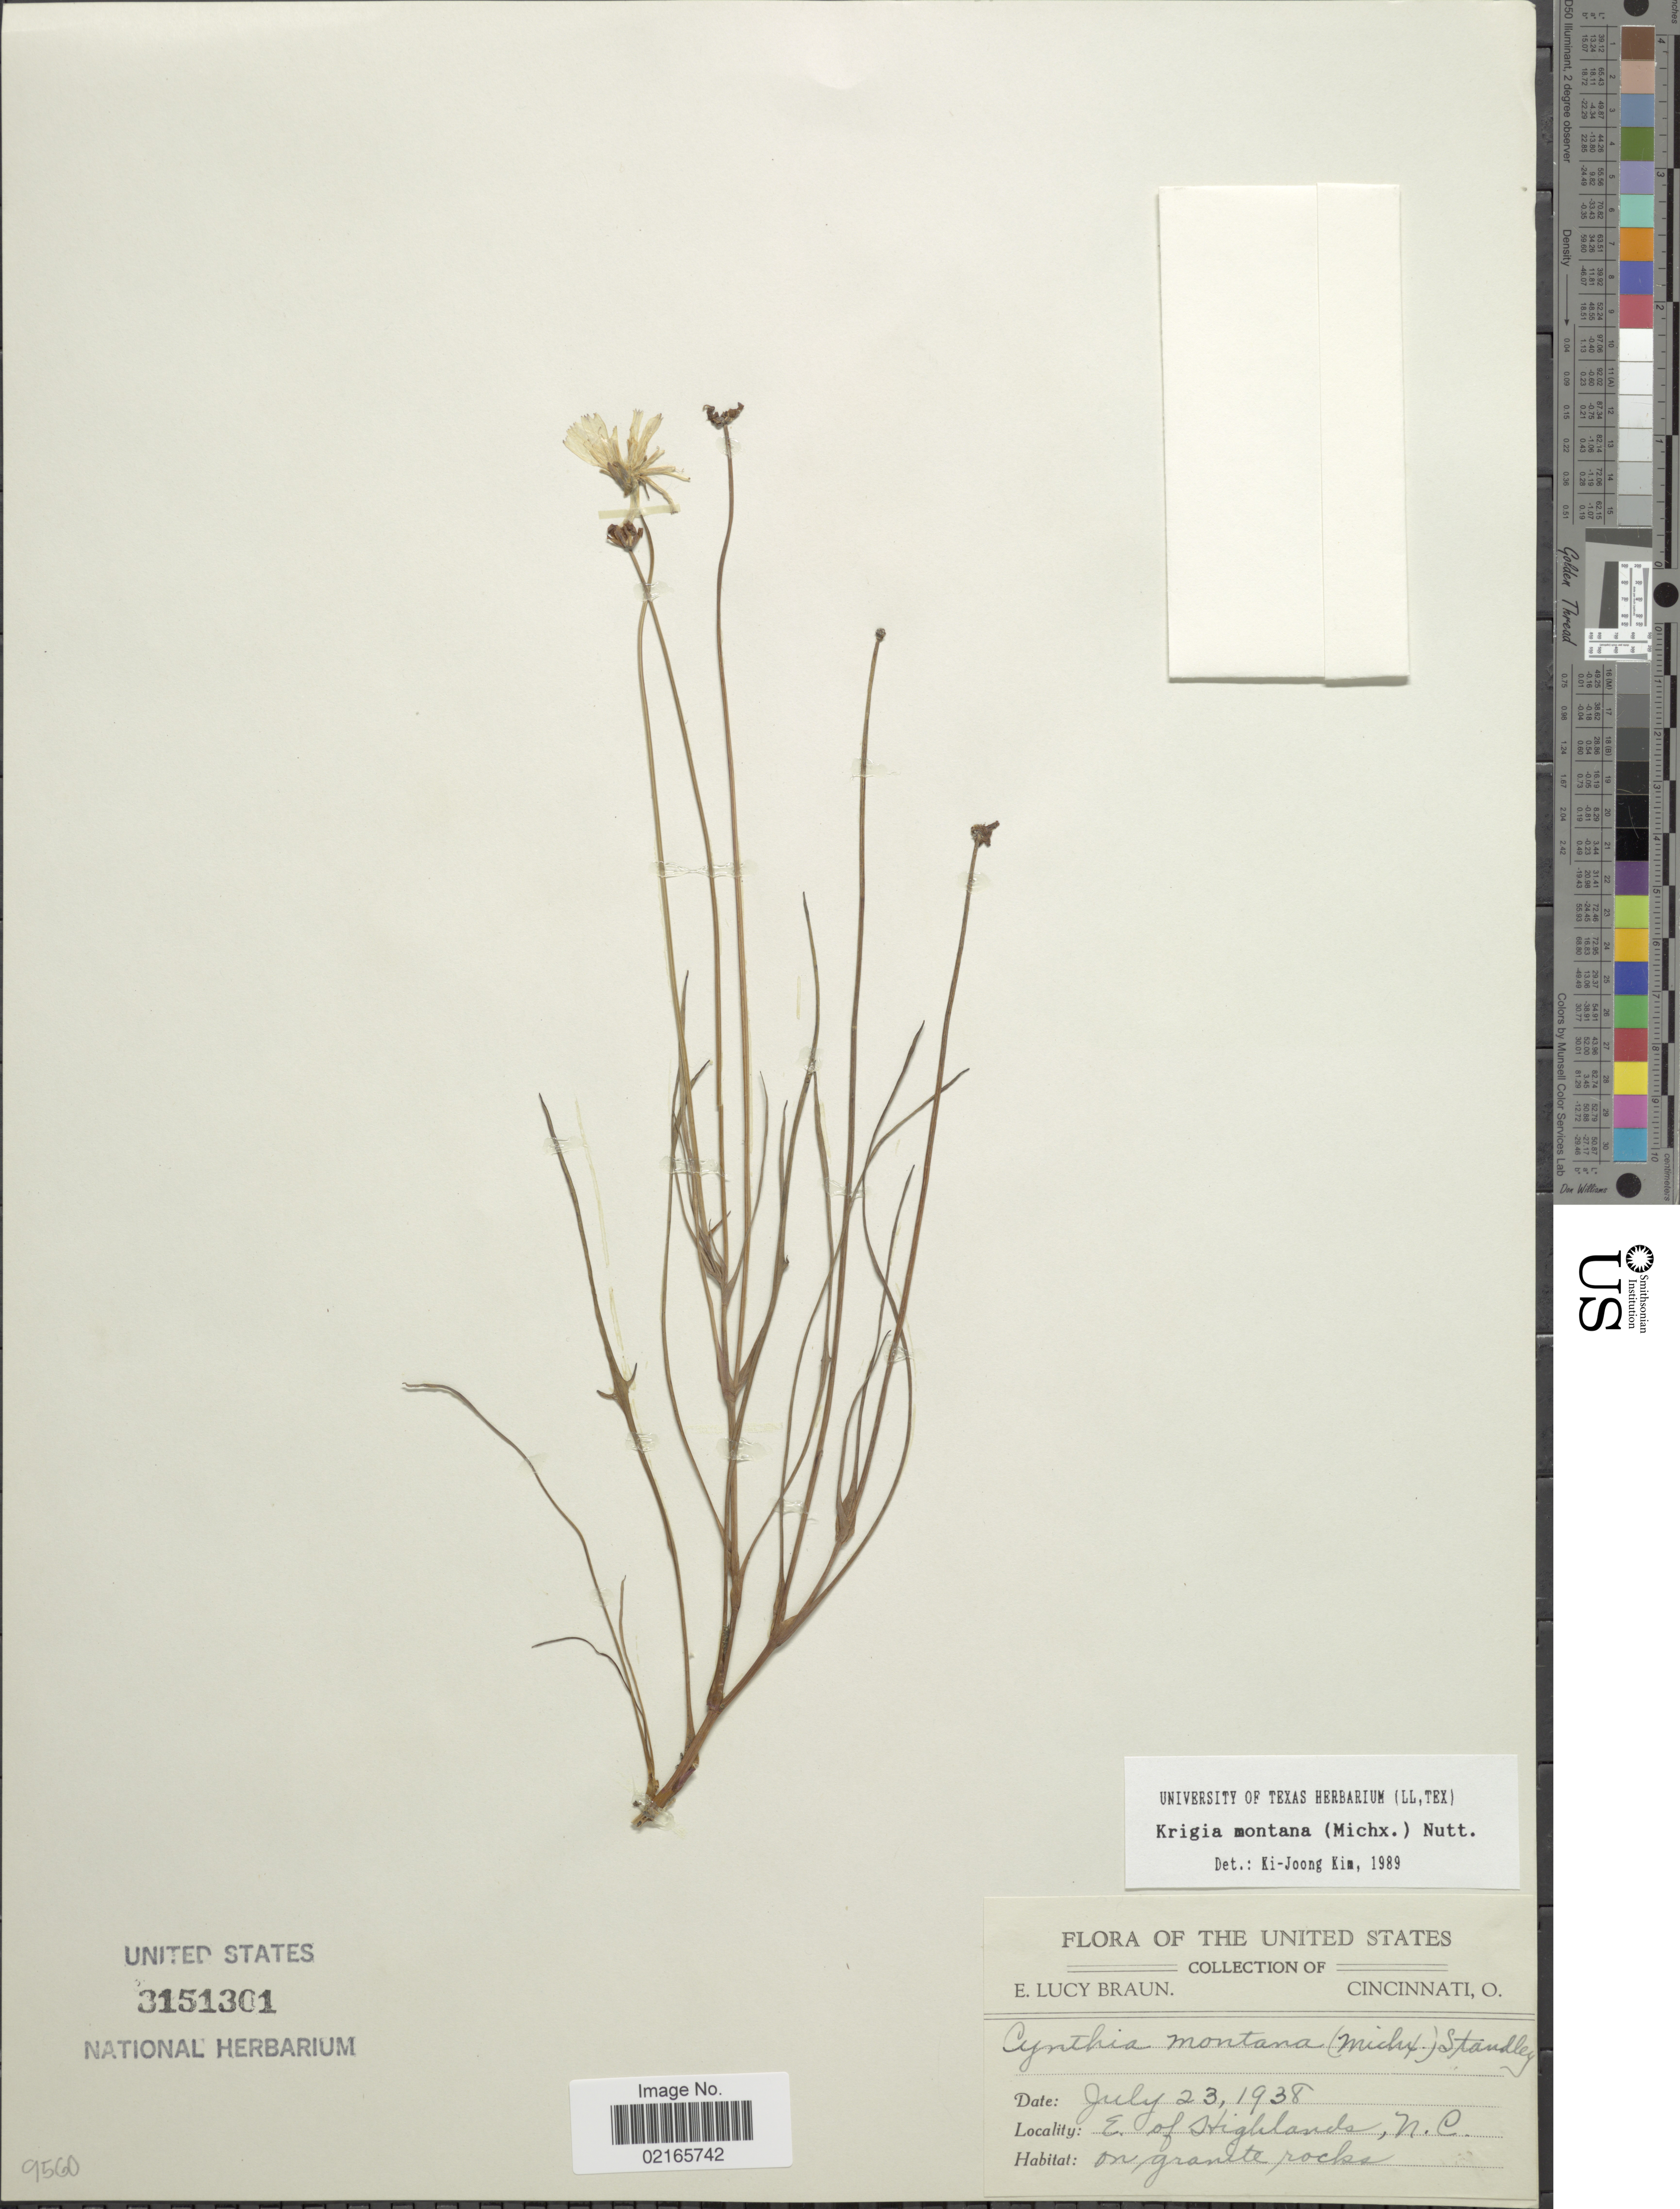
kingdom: Plantae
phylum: Tracheophyta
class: Magnoliopsida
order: Asterales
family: Asteraceae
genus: Krigia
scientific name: Krigia montana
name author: Nutt.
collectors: E. L. Braun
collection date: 1938-07-23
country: United States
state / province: North Carolina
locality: E. of Highlands, Cincinnatti, O.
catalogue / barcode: US 3151301